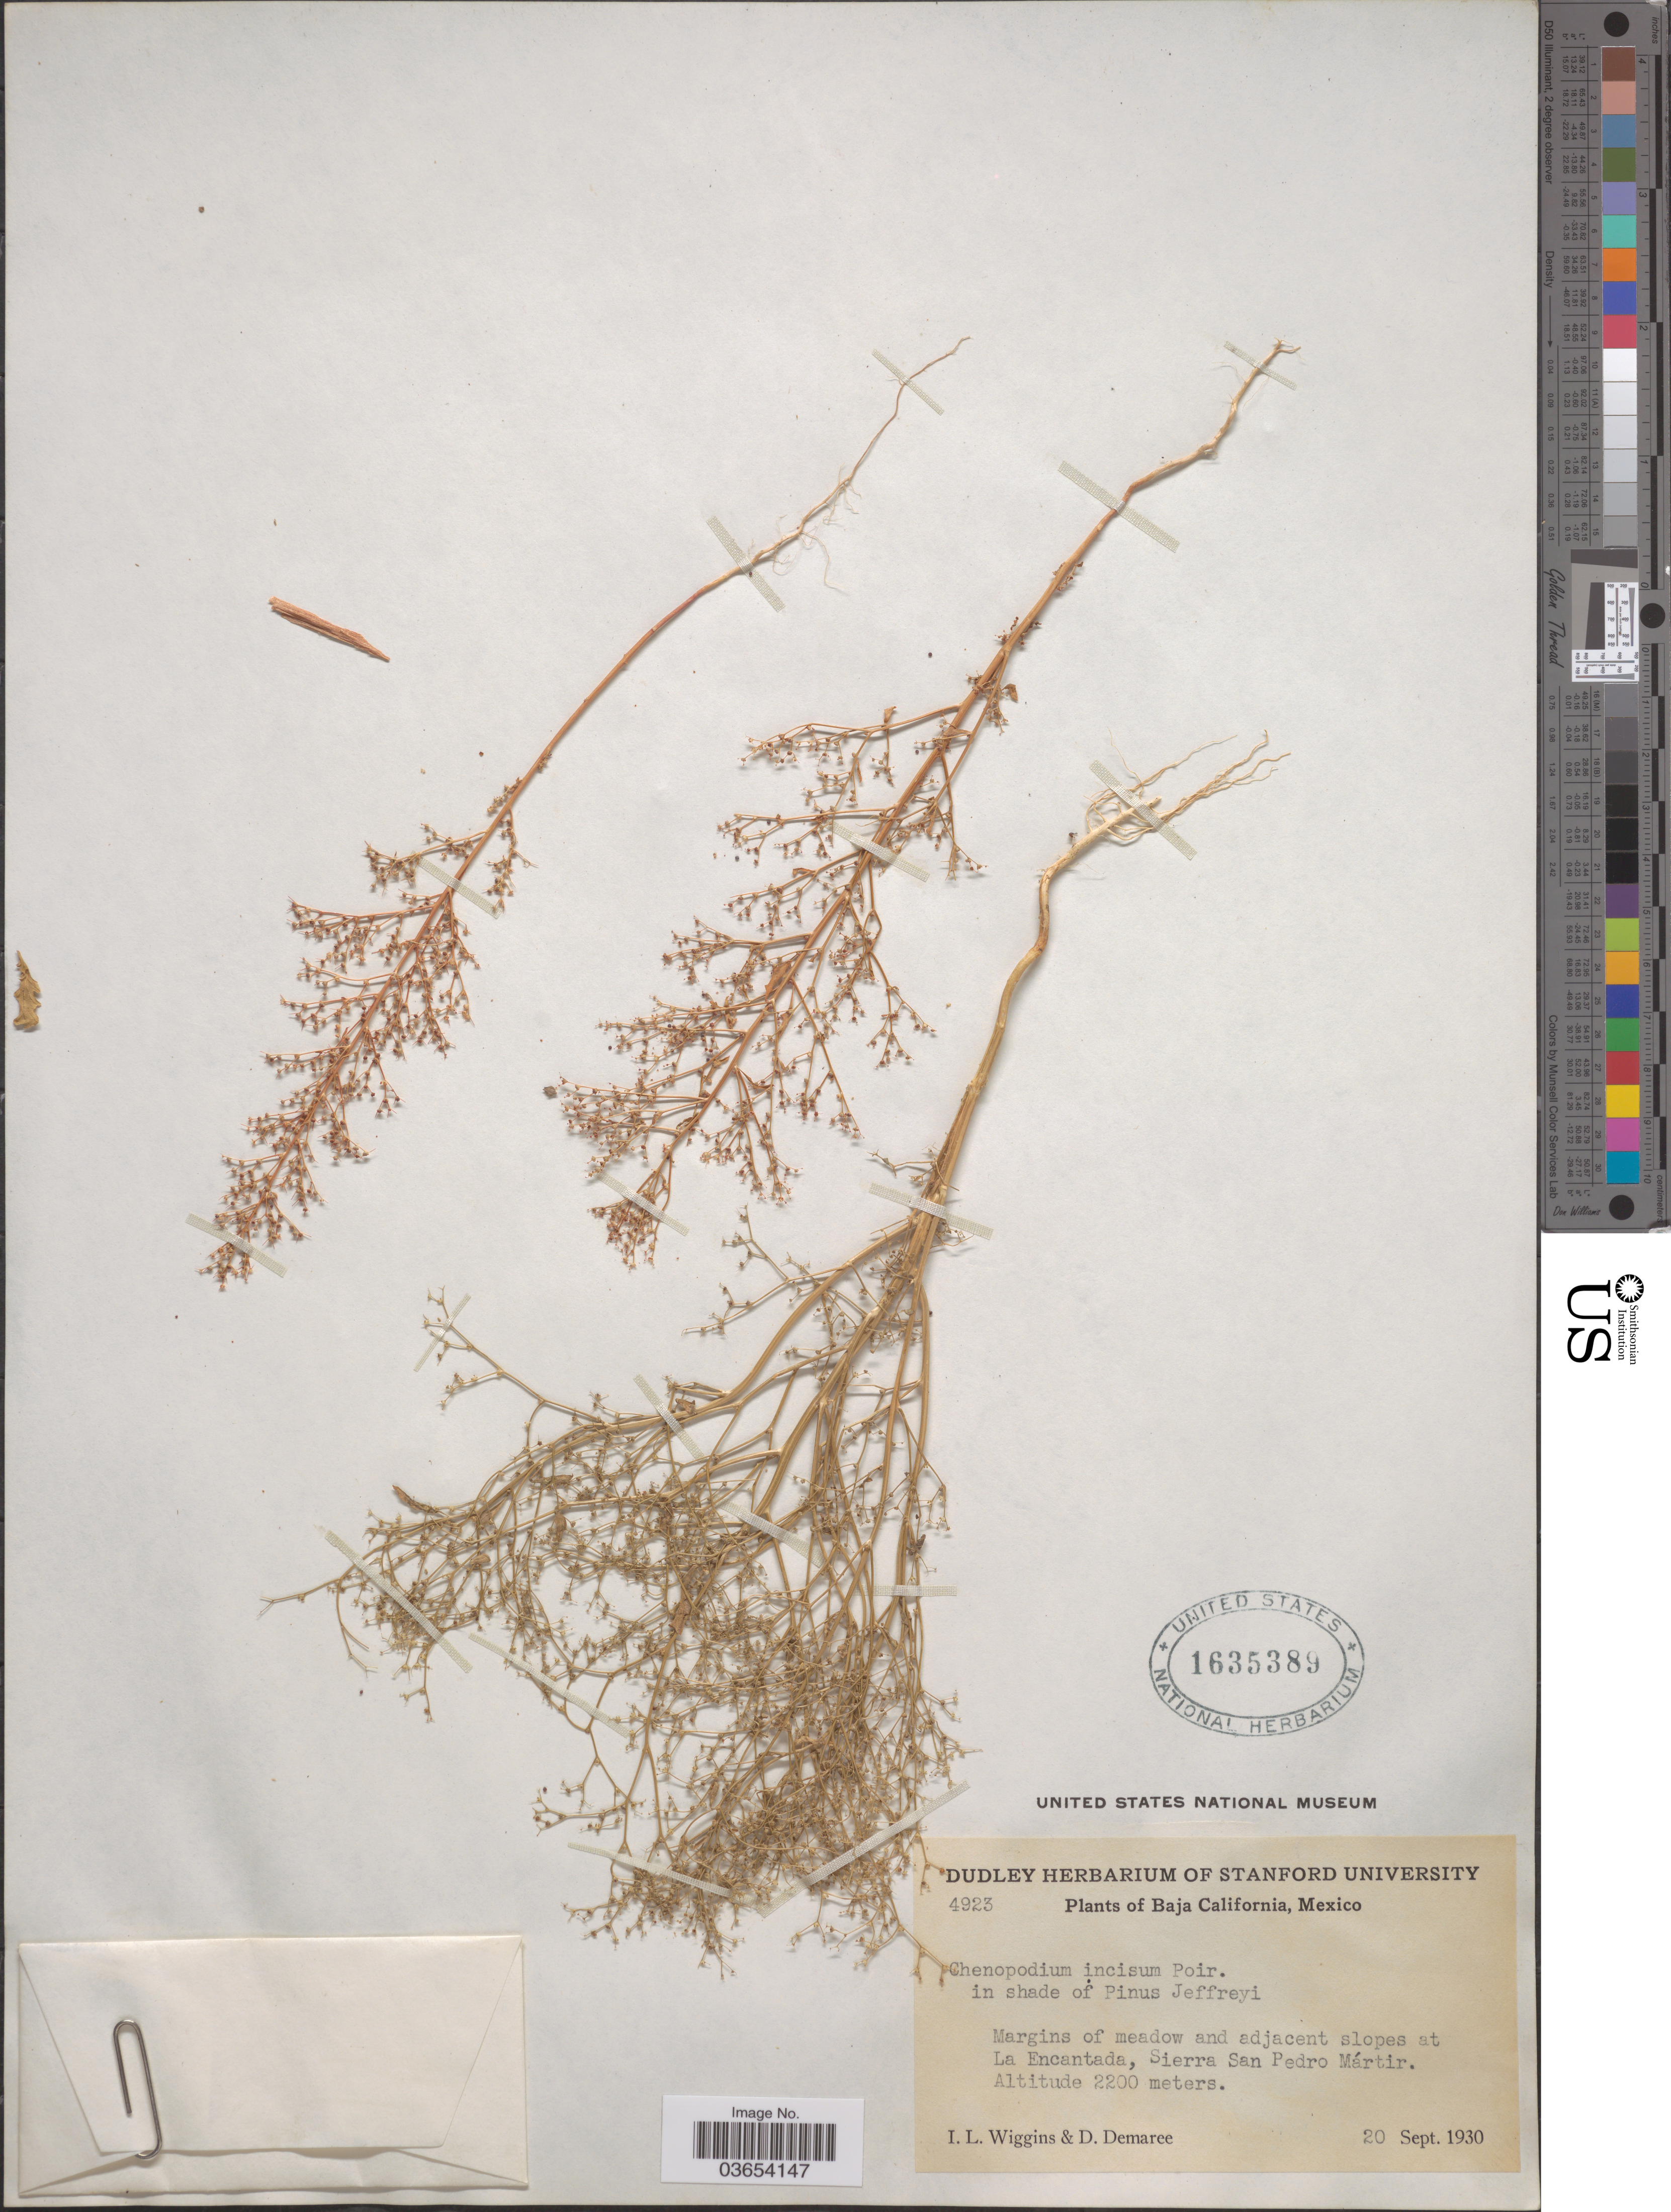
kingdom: Plantae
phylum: Tracheophyta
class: Magnoliopsida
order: Caryophyllales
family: Amaranthaceae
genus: Chenopodium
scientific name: Chenopodium incisum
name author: Poir.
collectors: I. L. Wiggins & D. Demaree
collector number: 4923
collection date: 1930-09-20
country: Mexico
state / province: Baja California Norte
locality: Margins of meadow and adjacent slopes at La Encantada, Sierra San Pedro Mártir.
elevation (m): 2200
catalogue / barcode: US 1635389